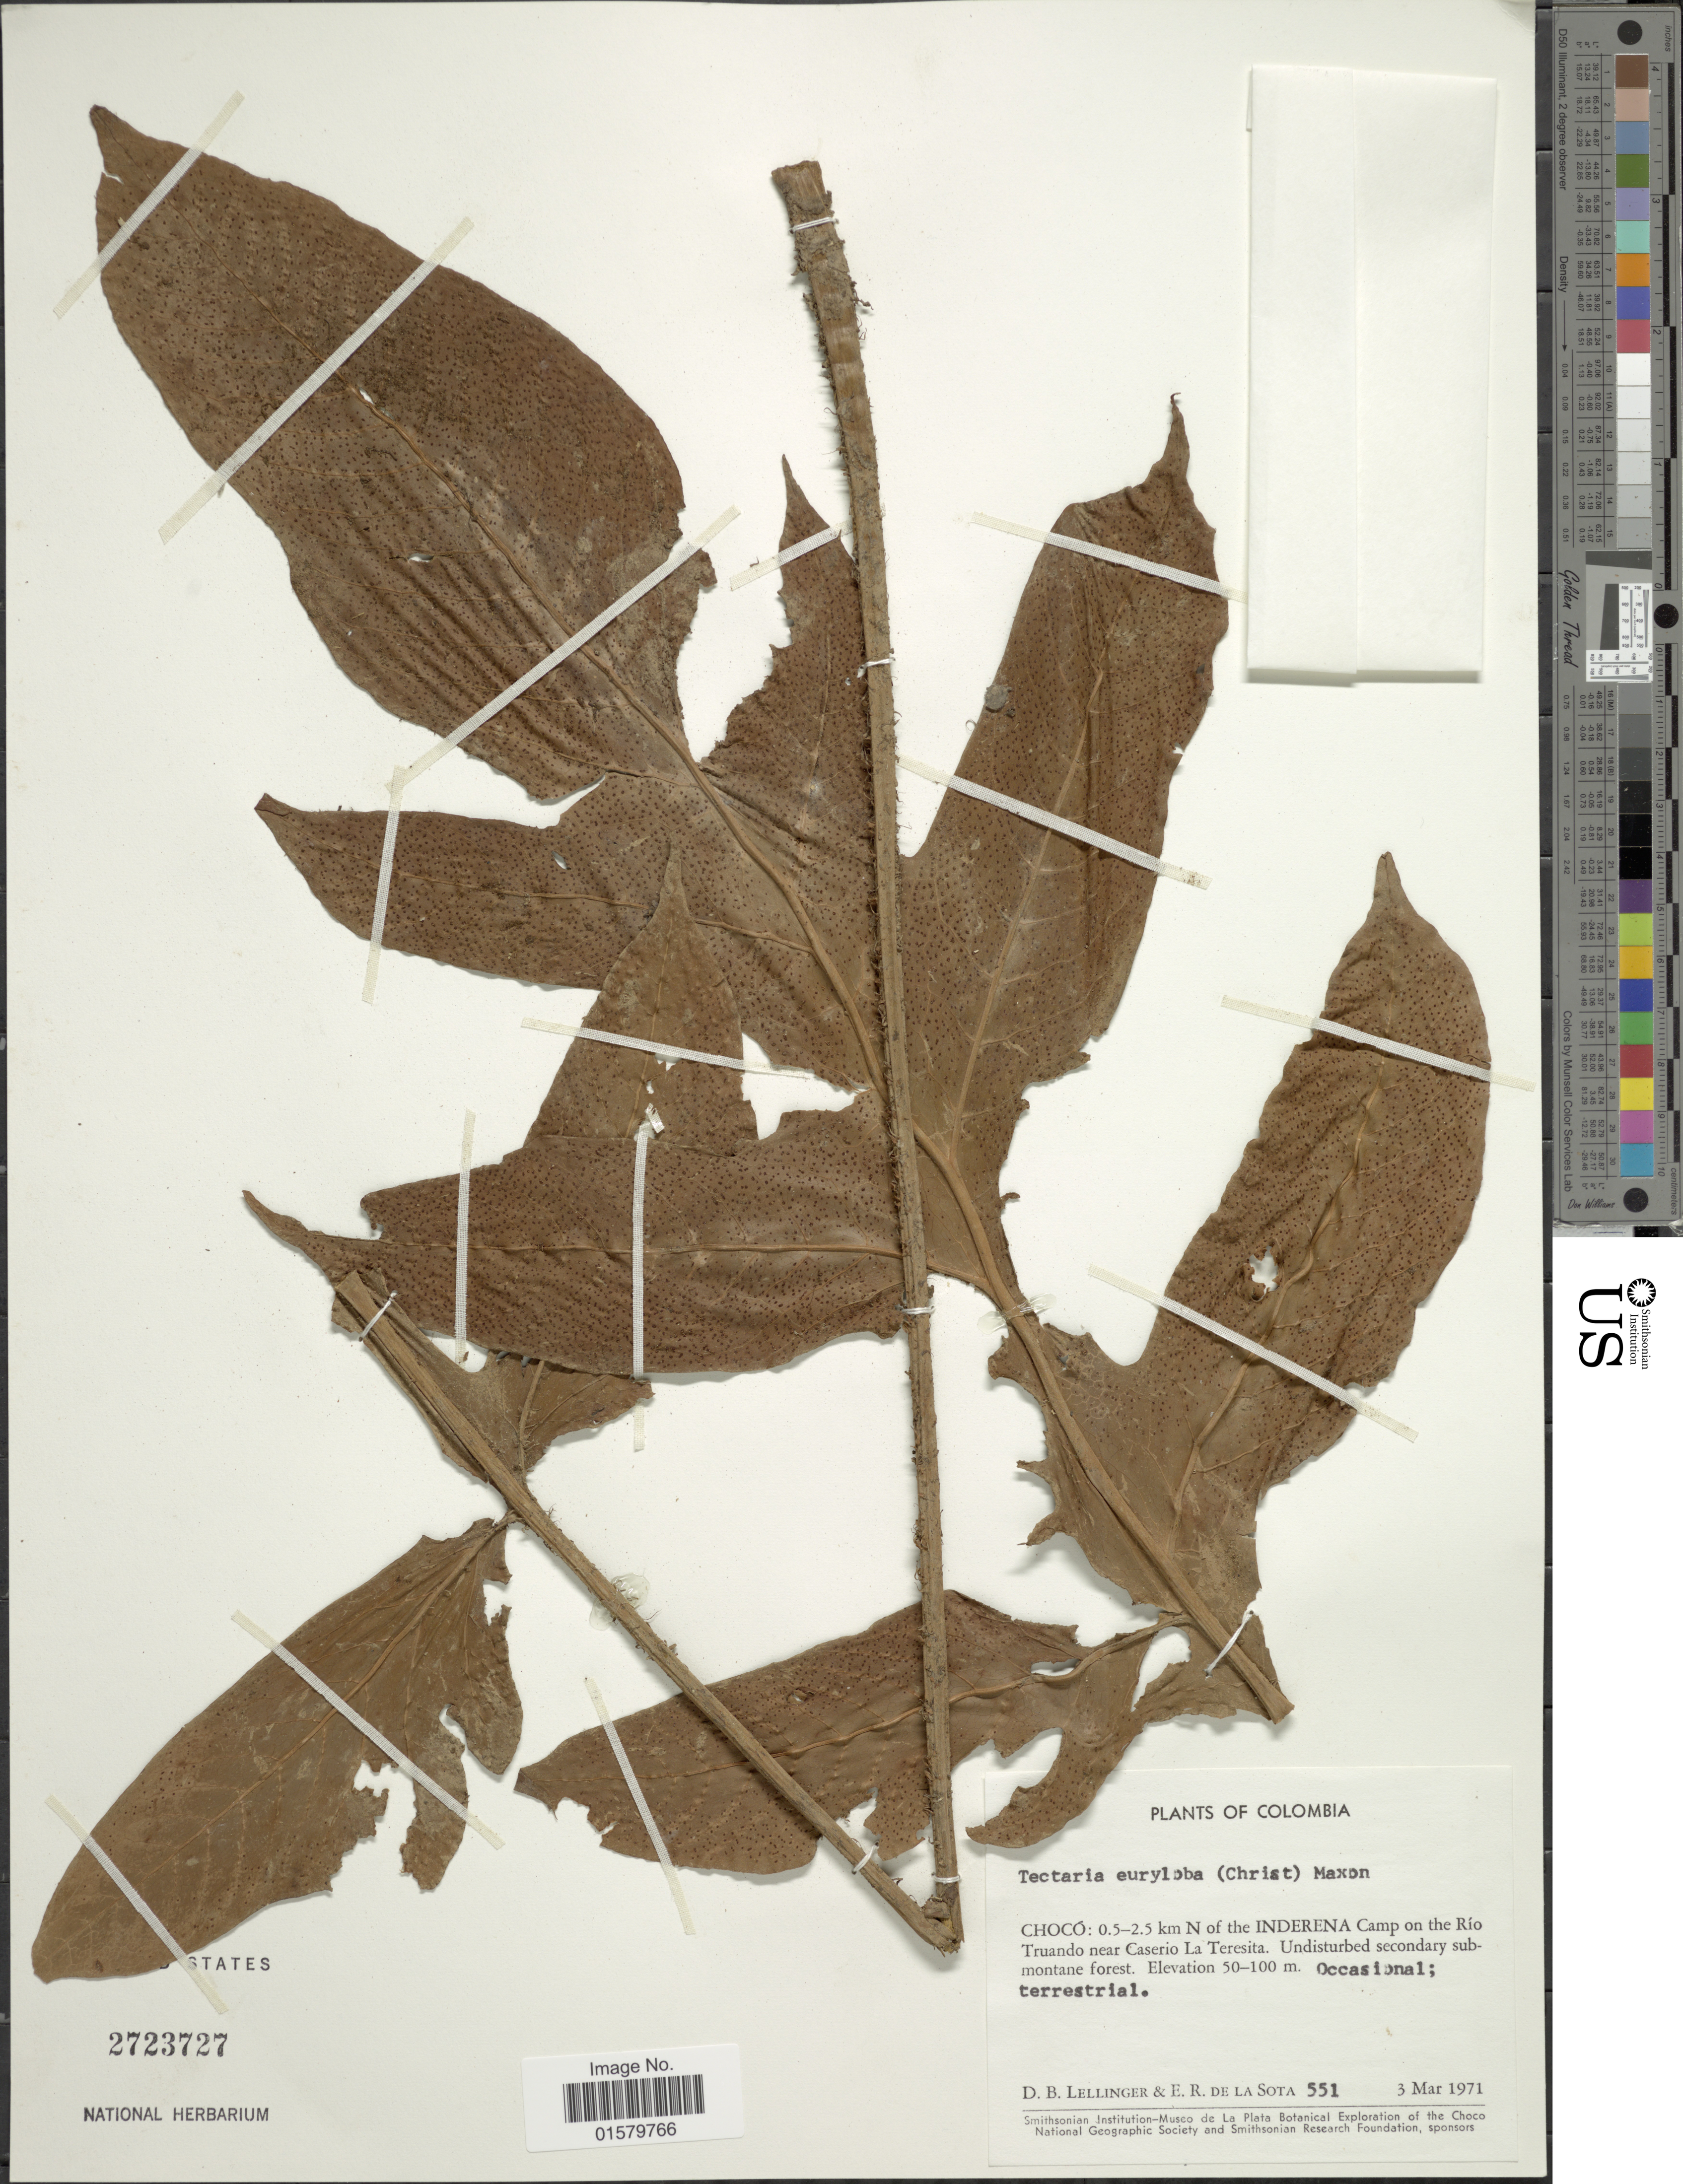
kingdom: Plantae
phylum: Tracheophyta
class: Polypodiopsida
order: Polypodiales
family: Tectariaceae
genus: Tectaria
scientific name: Tectaria nicotianifolia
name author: (Baker) C. Chr.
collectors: D. B. Lellinger & E. R. de la Sota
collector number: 551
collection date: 1971-03-03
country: Colombia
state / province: Chocó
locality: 0.5-2.5 km N of the Inderena Camp on the Rio Truando near Caserio La Teresita. Undisturbed secondary submontane forest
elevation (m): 50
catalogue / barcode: US 2723727